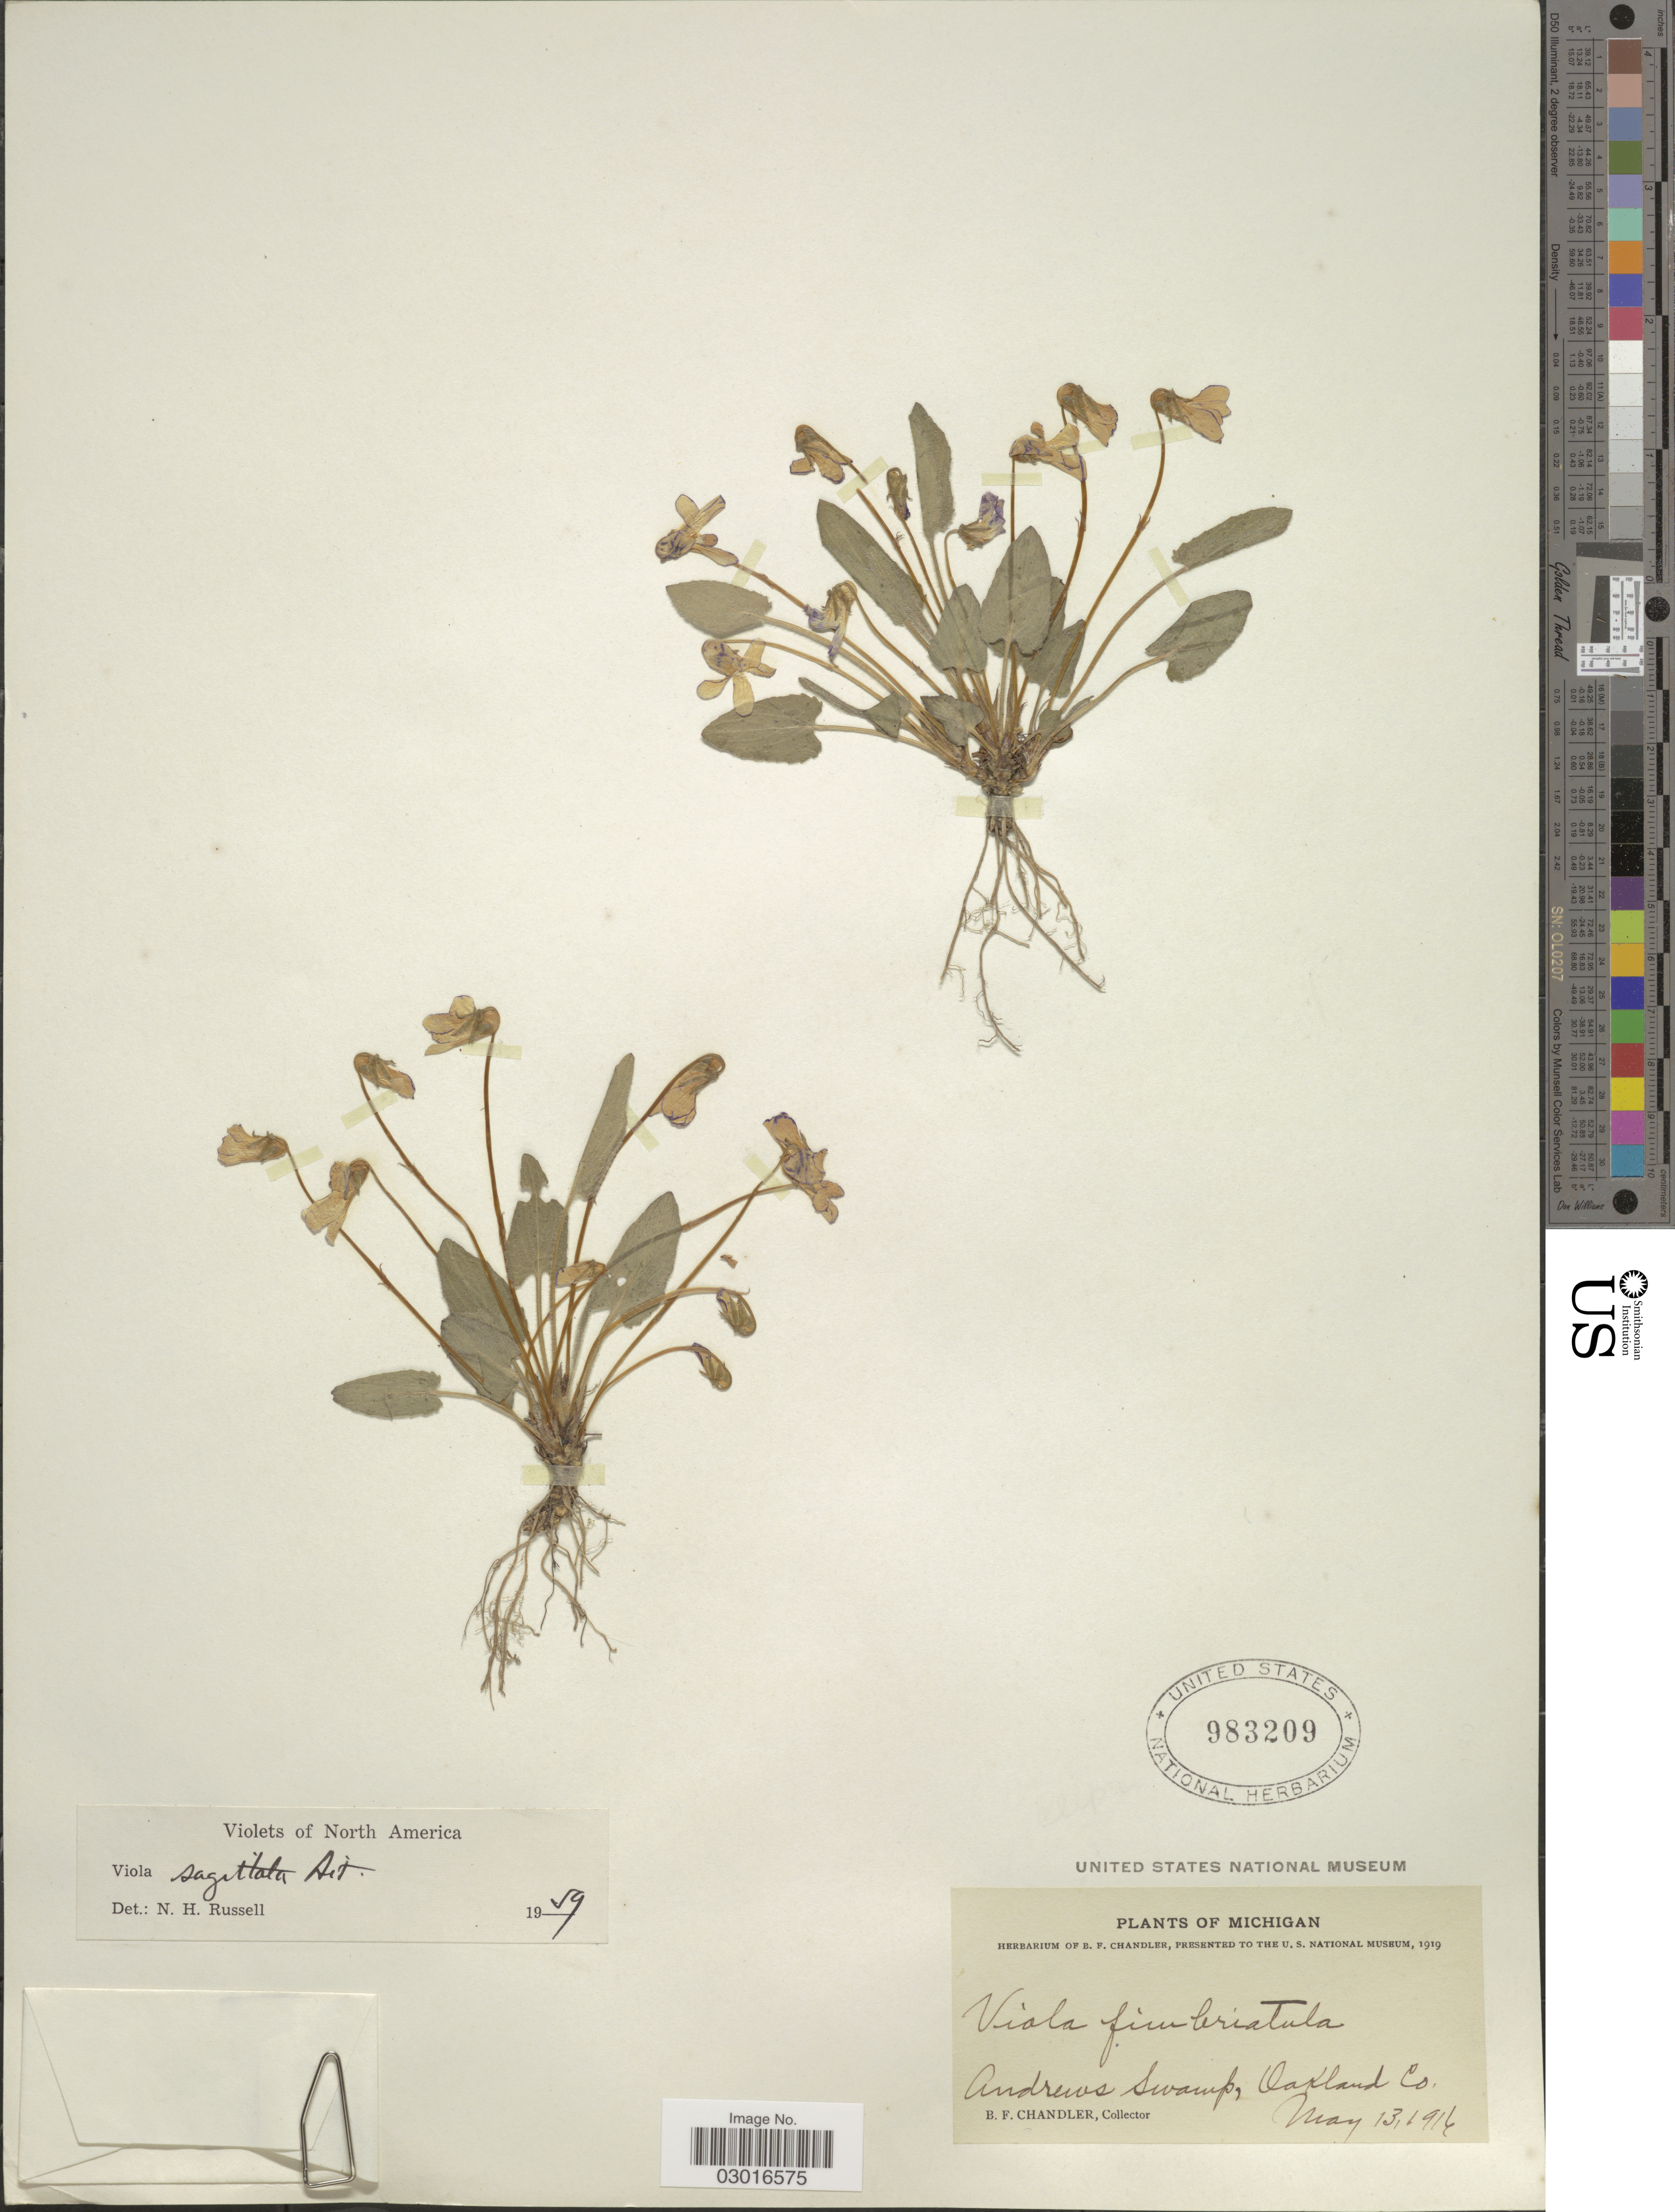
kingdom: Plantae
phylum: Tracheophyta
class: Magnoliopsida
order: Malpighiales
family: Violaceae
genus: Viola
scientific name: Viola sagittata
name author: Aiton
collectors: B. F. Chandler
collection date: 1916-05-13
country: United States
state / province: Michigan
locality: Andrews Swamp, Oakland Co.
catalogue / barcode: US 983209